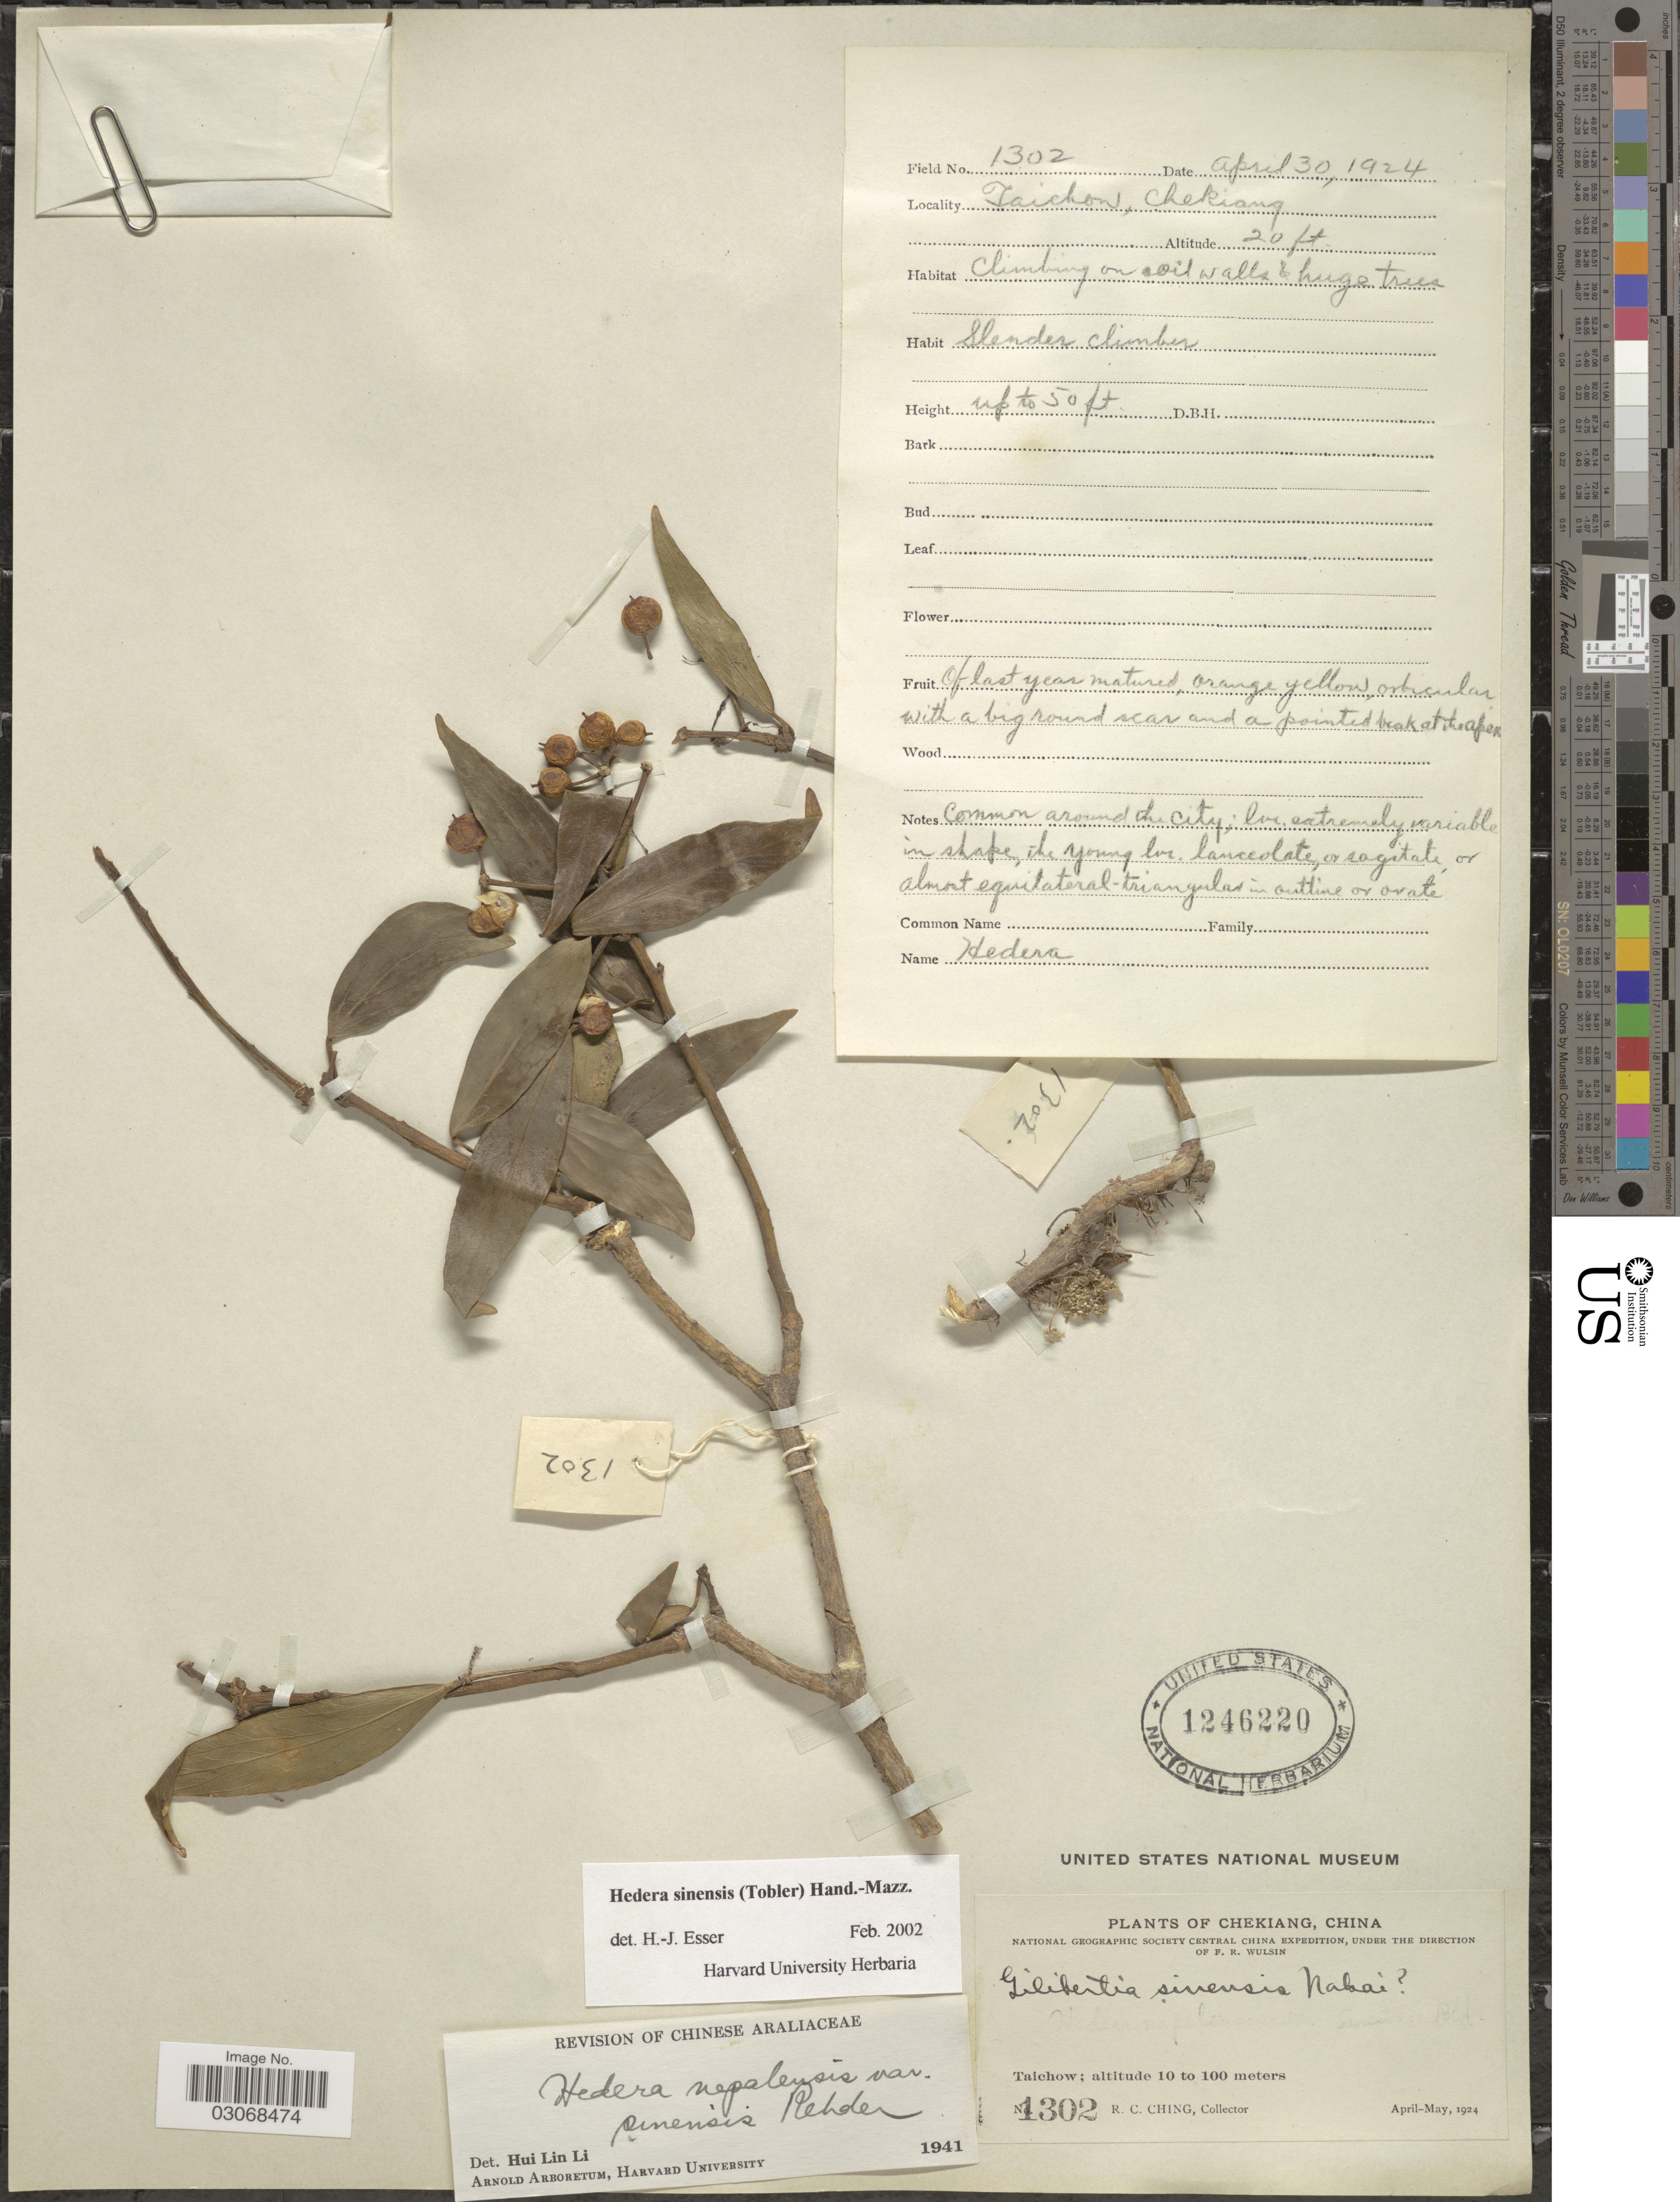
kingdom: Plantae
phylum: Tracheophyta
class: Magnoliopsida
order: Apiales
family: Araliaceae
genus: Hedera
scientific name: Hedera sinensis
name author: (Tobler) Hand.-Mazz.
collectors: R. C. Ching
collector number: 1302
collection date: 1924-04-30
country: China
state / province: Zhejiang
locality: Chekiang, China, Taichow.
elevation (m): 6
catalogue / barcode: US 1246220